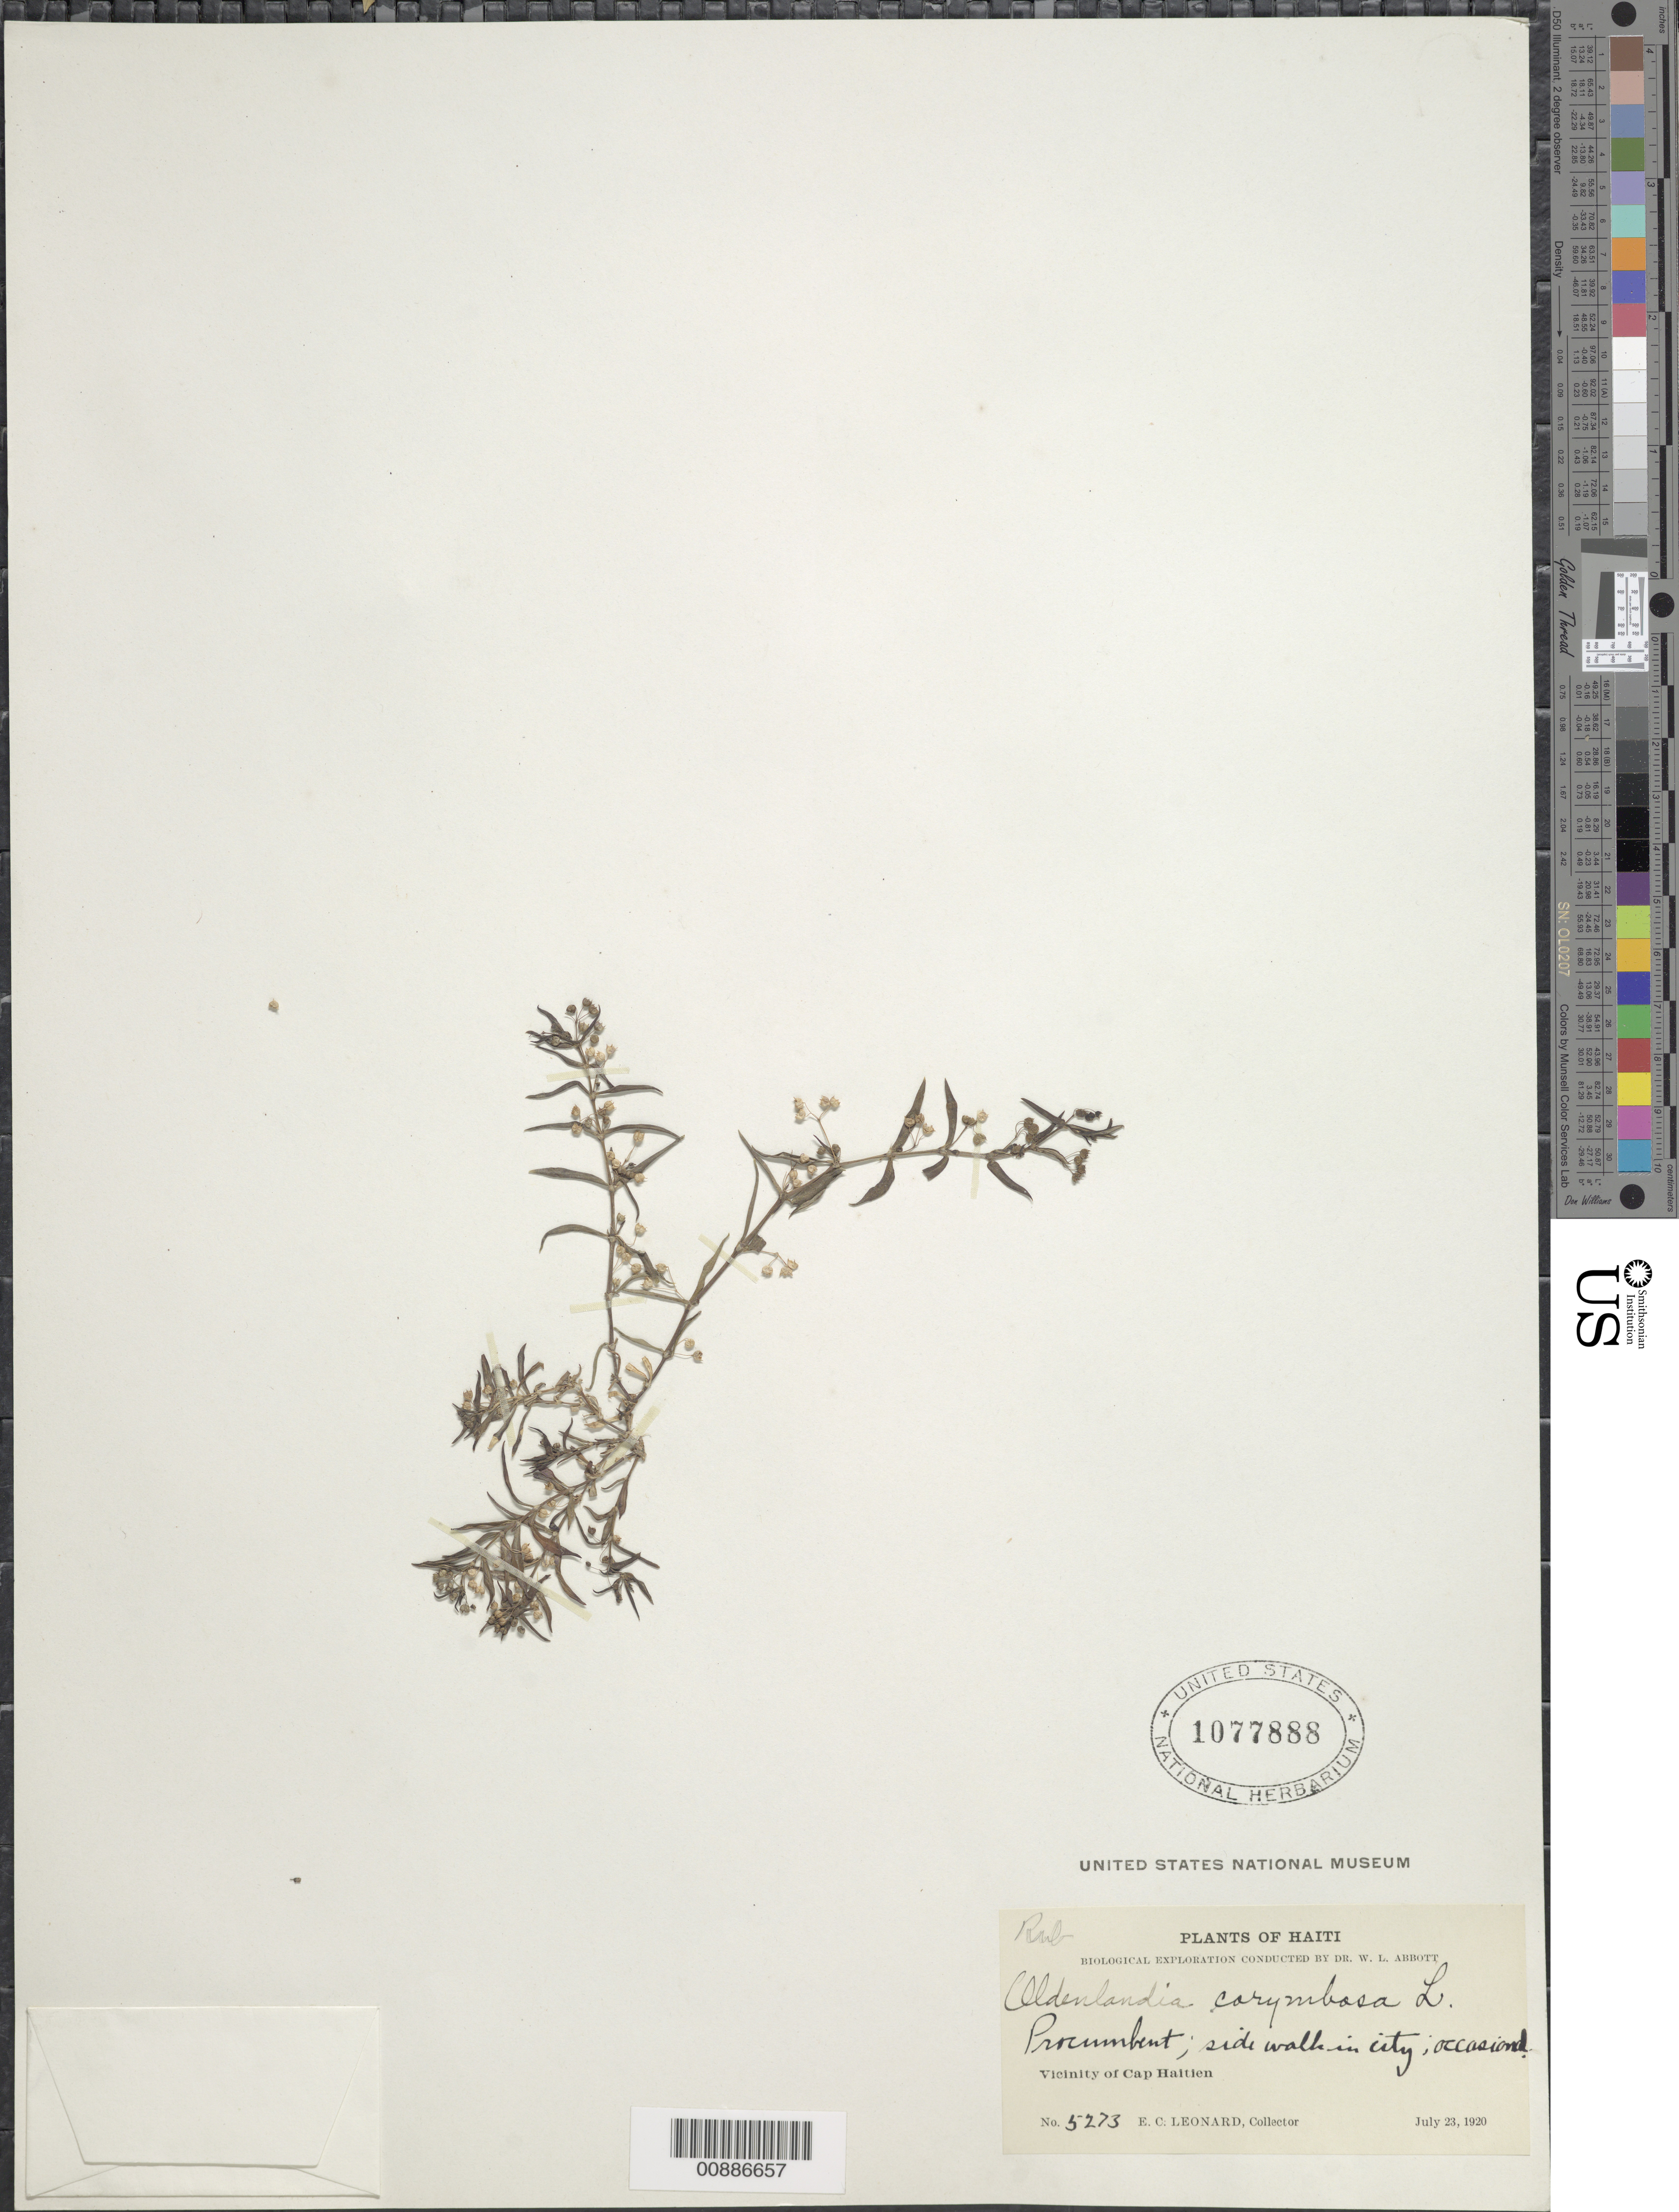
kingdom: Plantae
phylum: Tracheophyta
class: Magnoliopsida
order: Gentianales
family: Rubiaceae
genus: Oldenlandia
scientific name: Oldenlandia corymbosa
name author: L.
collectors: E. C. Leonard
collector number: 5273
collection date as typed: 23 Jul 1920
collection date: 1920-07-23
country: Haiti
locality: Vicinity of Cap Haitien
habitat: Sidewalk in city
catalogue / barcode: US 1077888